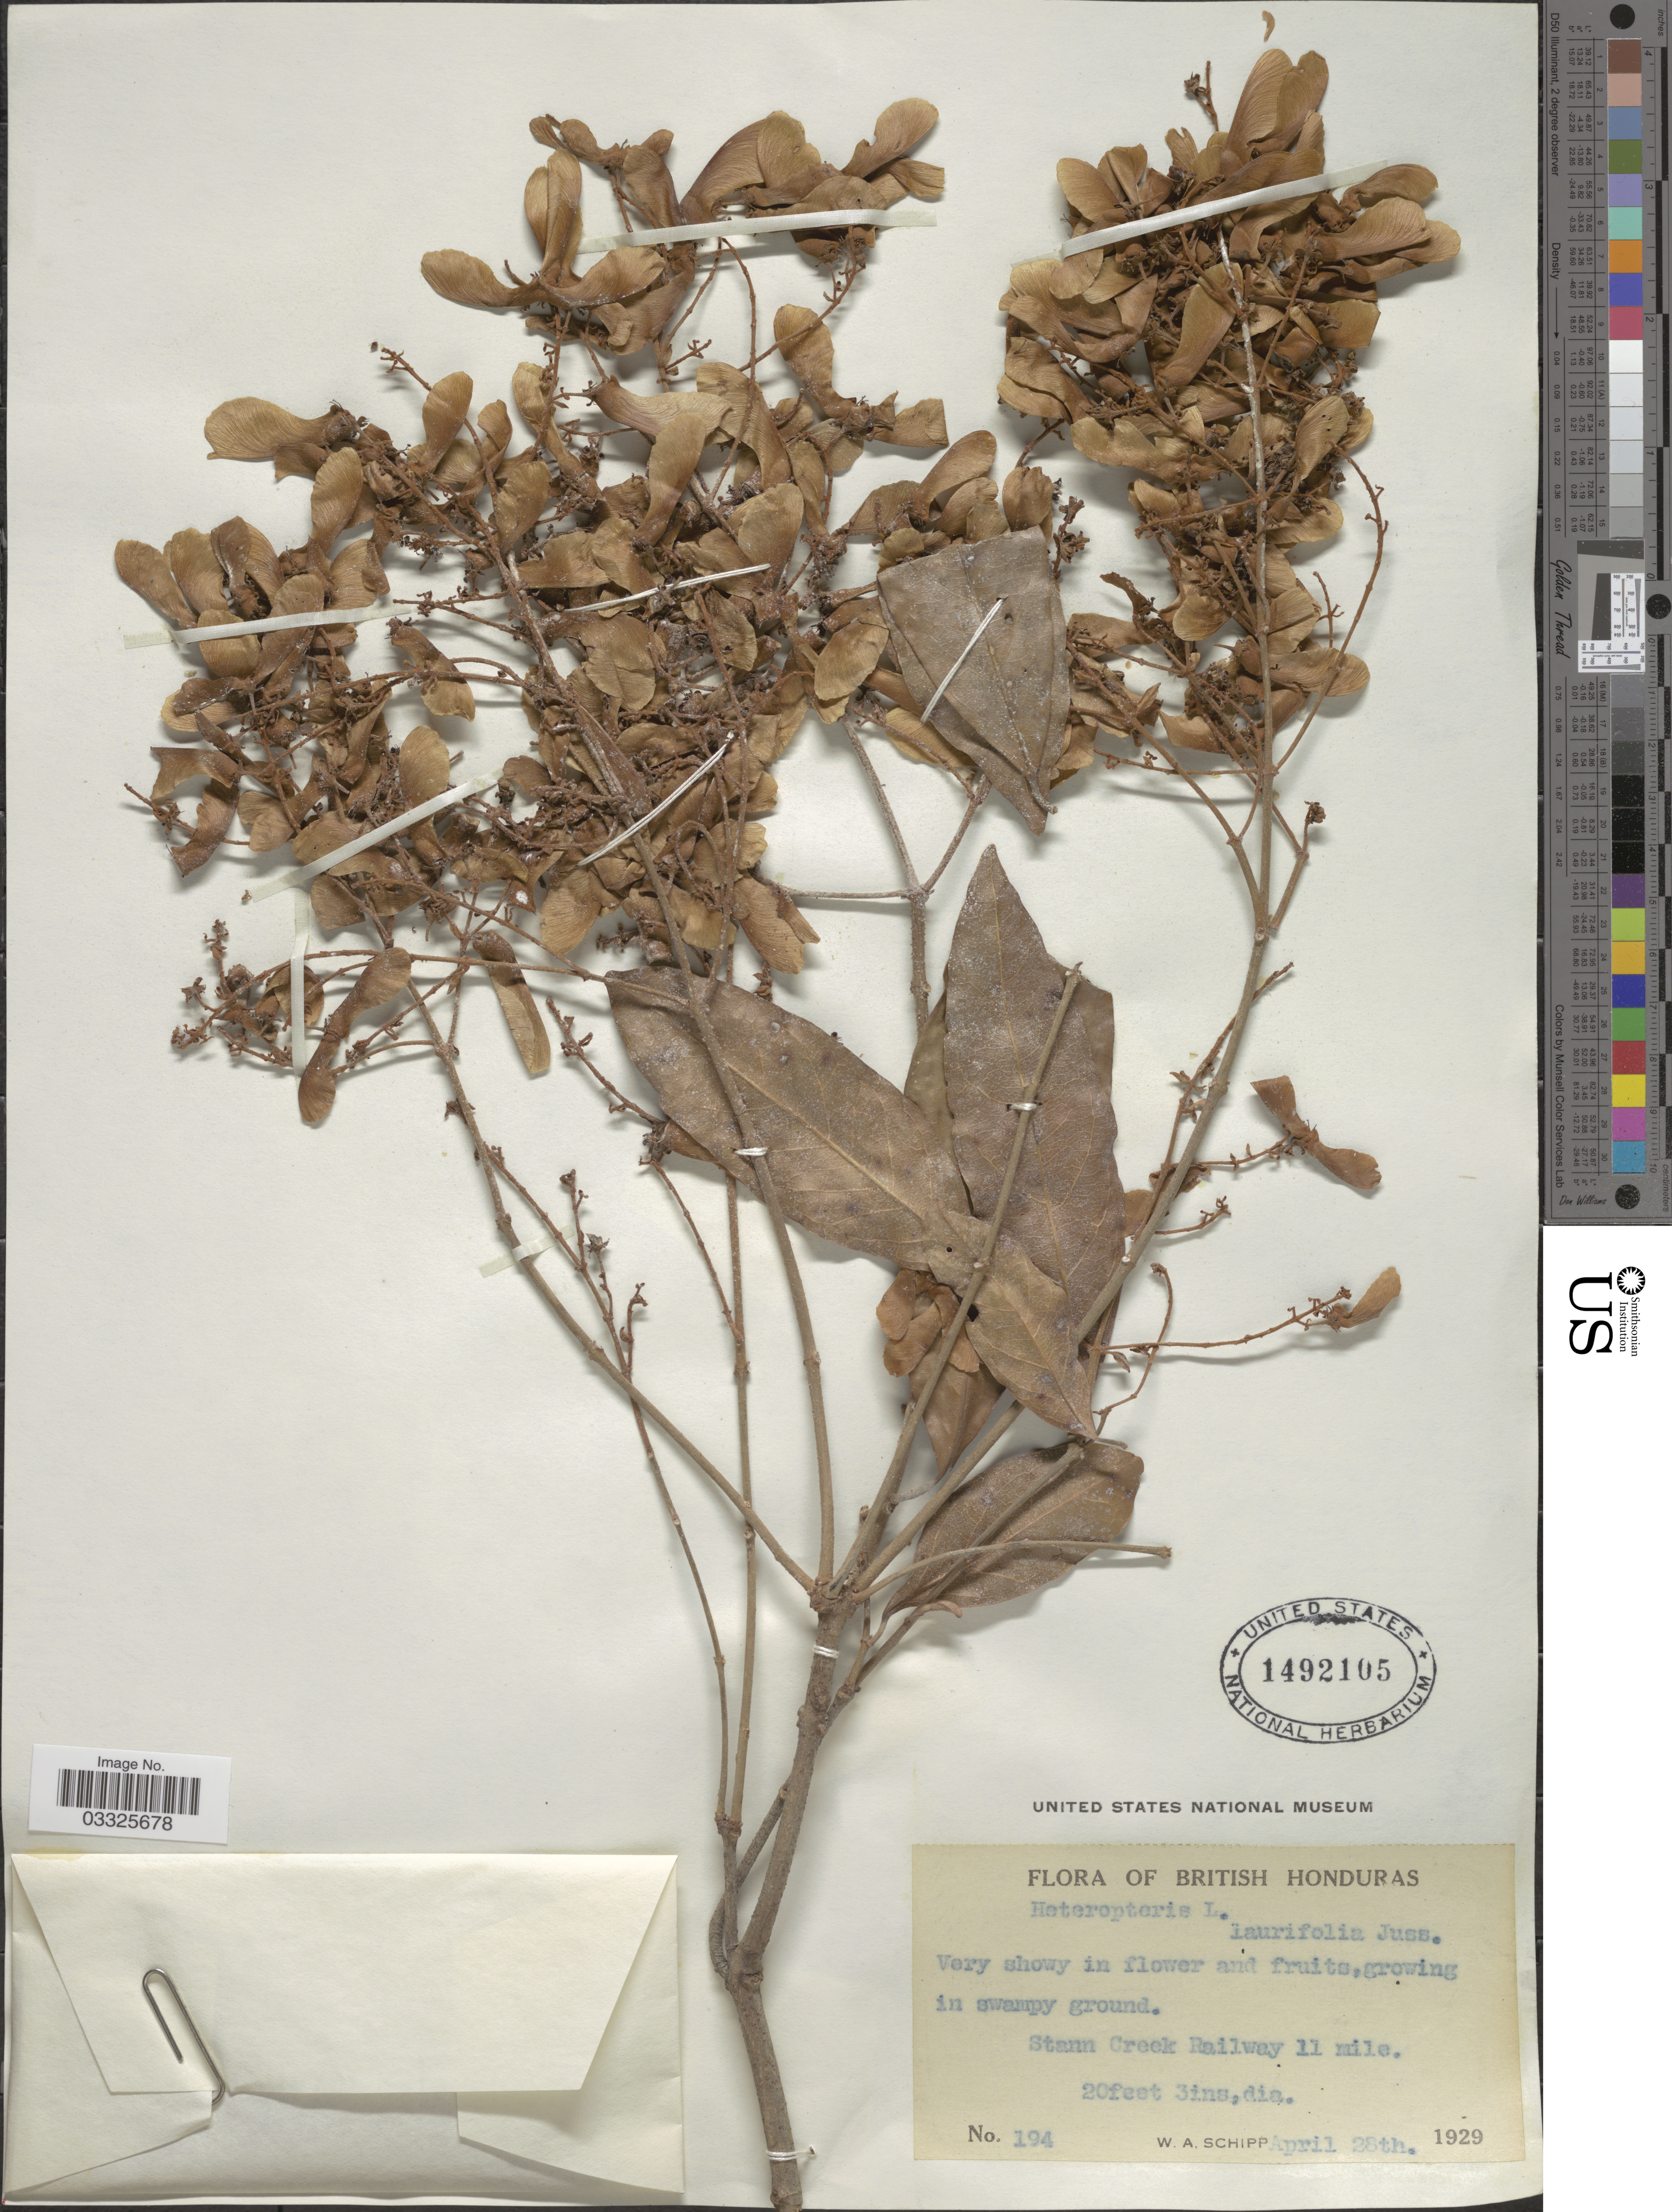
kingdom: Plantae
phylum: Tracheophyta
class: Magnoliopsida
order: Malpighiales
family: Malpighiaceae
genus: Heteropterys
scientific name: Heteropterys laurifolia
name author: (L.) A. Juss.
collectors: W. Schipp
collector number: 194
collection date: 1929-04-28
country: Belize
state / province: Stann Creek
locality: Stann Creek Railroad 11 mile.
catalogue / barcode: US 1492105